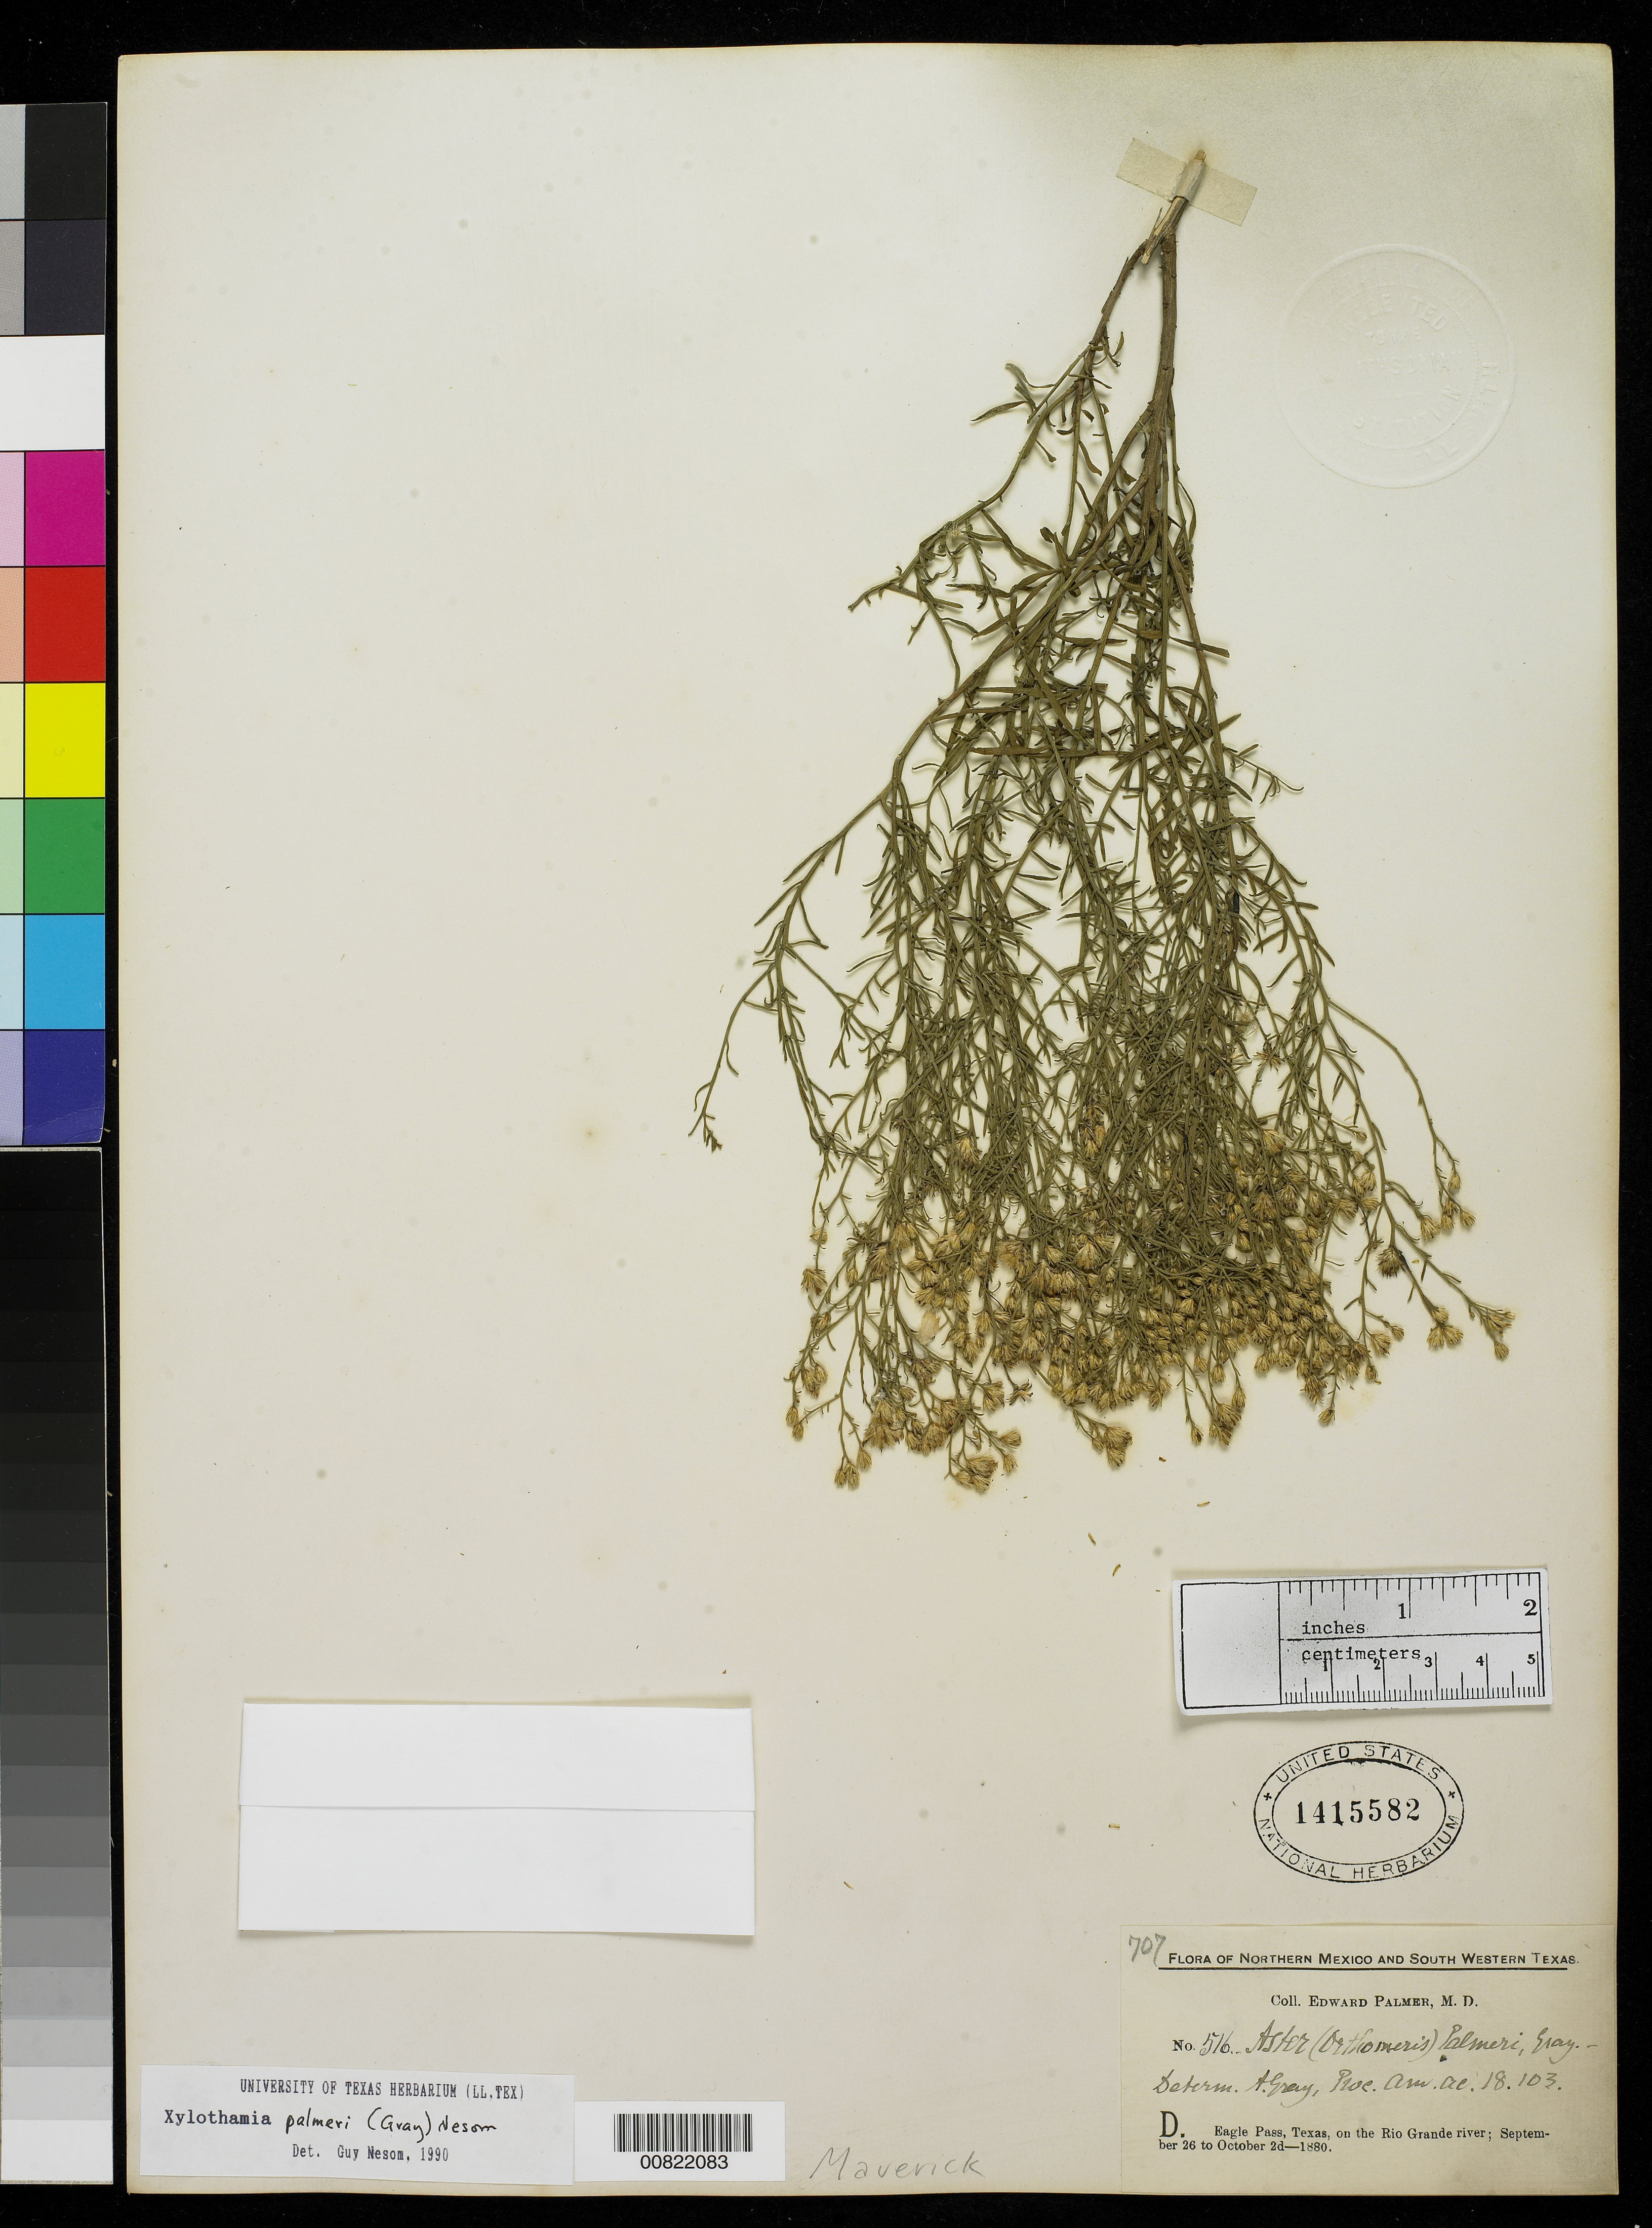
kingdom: Plantae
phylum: Tracheophyta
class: Magnoliopsida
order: Asterales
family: Asteraceae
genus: Neonesomia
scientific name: Neonesomia palmeri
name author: (A. Gray) & R.P.Roberts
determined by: Urbatsch, Lowell E., Curator (LSU), Louisiana State University (UNITED STATES)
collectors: E. Palmer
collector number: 516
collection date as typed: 26 Sep 1880 to 02 Oct 1880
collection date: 1880-09-26/1880-10-02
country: United States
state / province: Texas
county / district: Maverick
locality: D. Eagle Pass, Maverick County, Texas, on the Rio Grande River.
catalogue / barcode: US 1415582